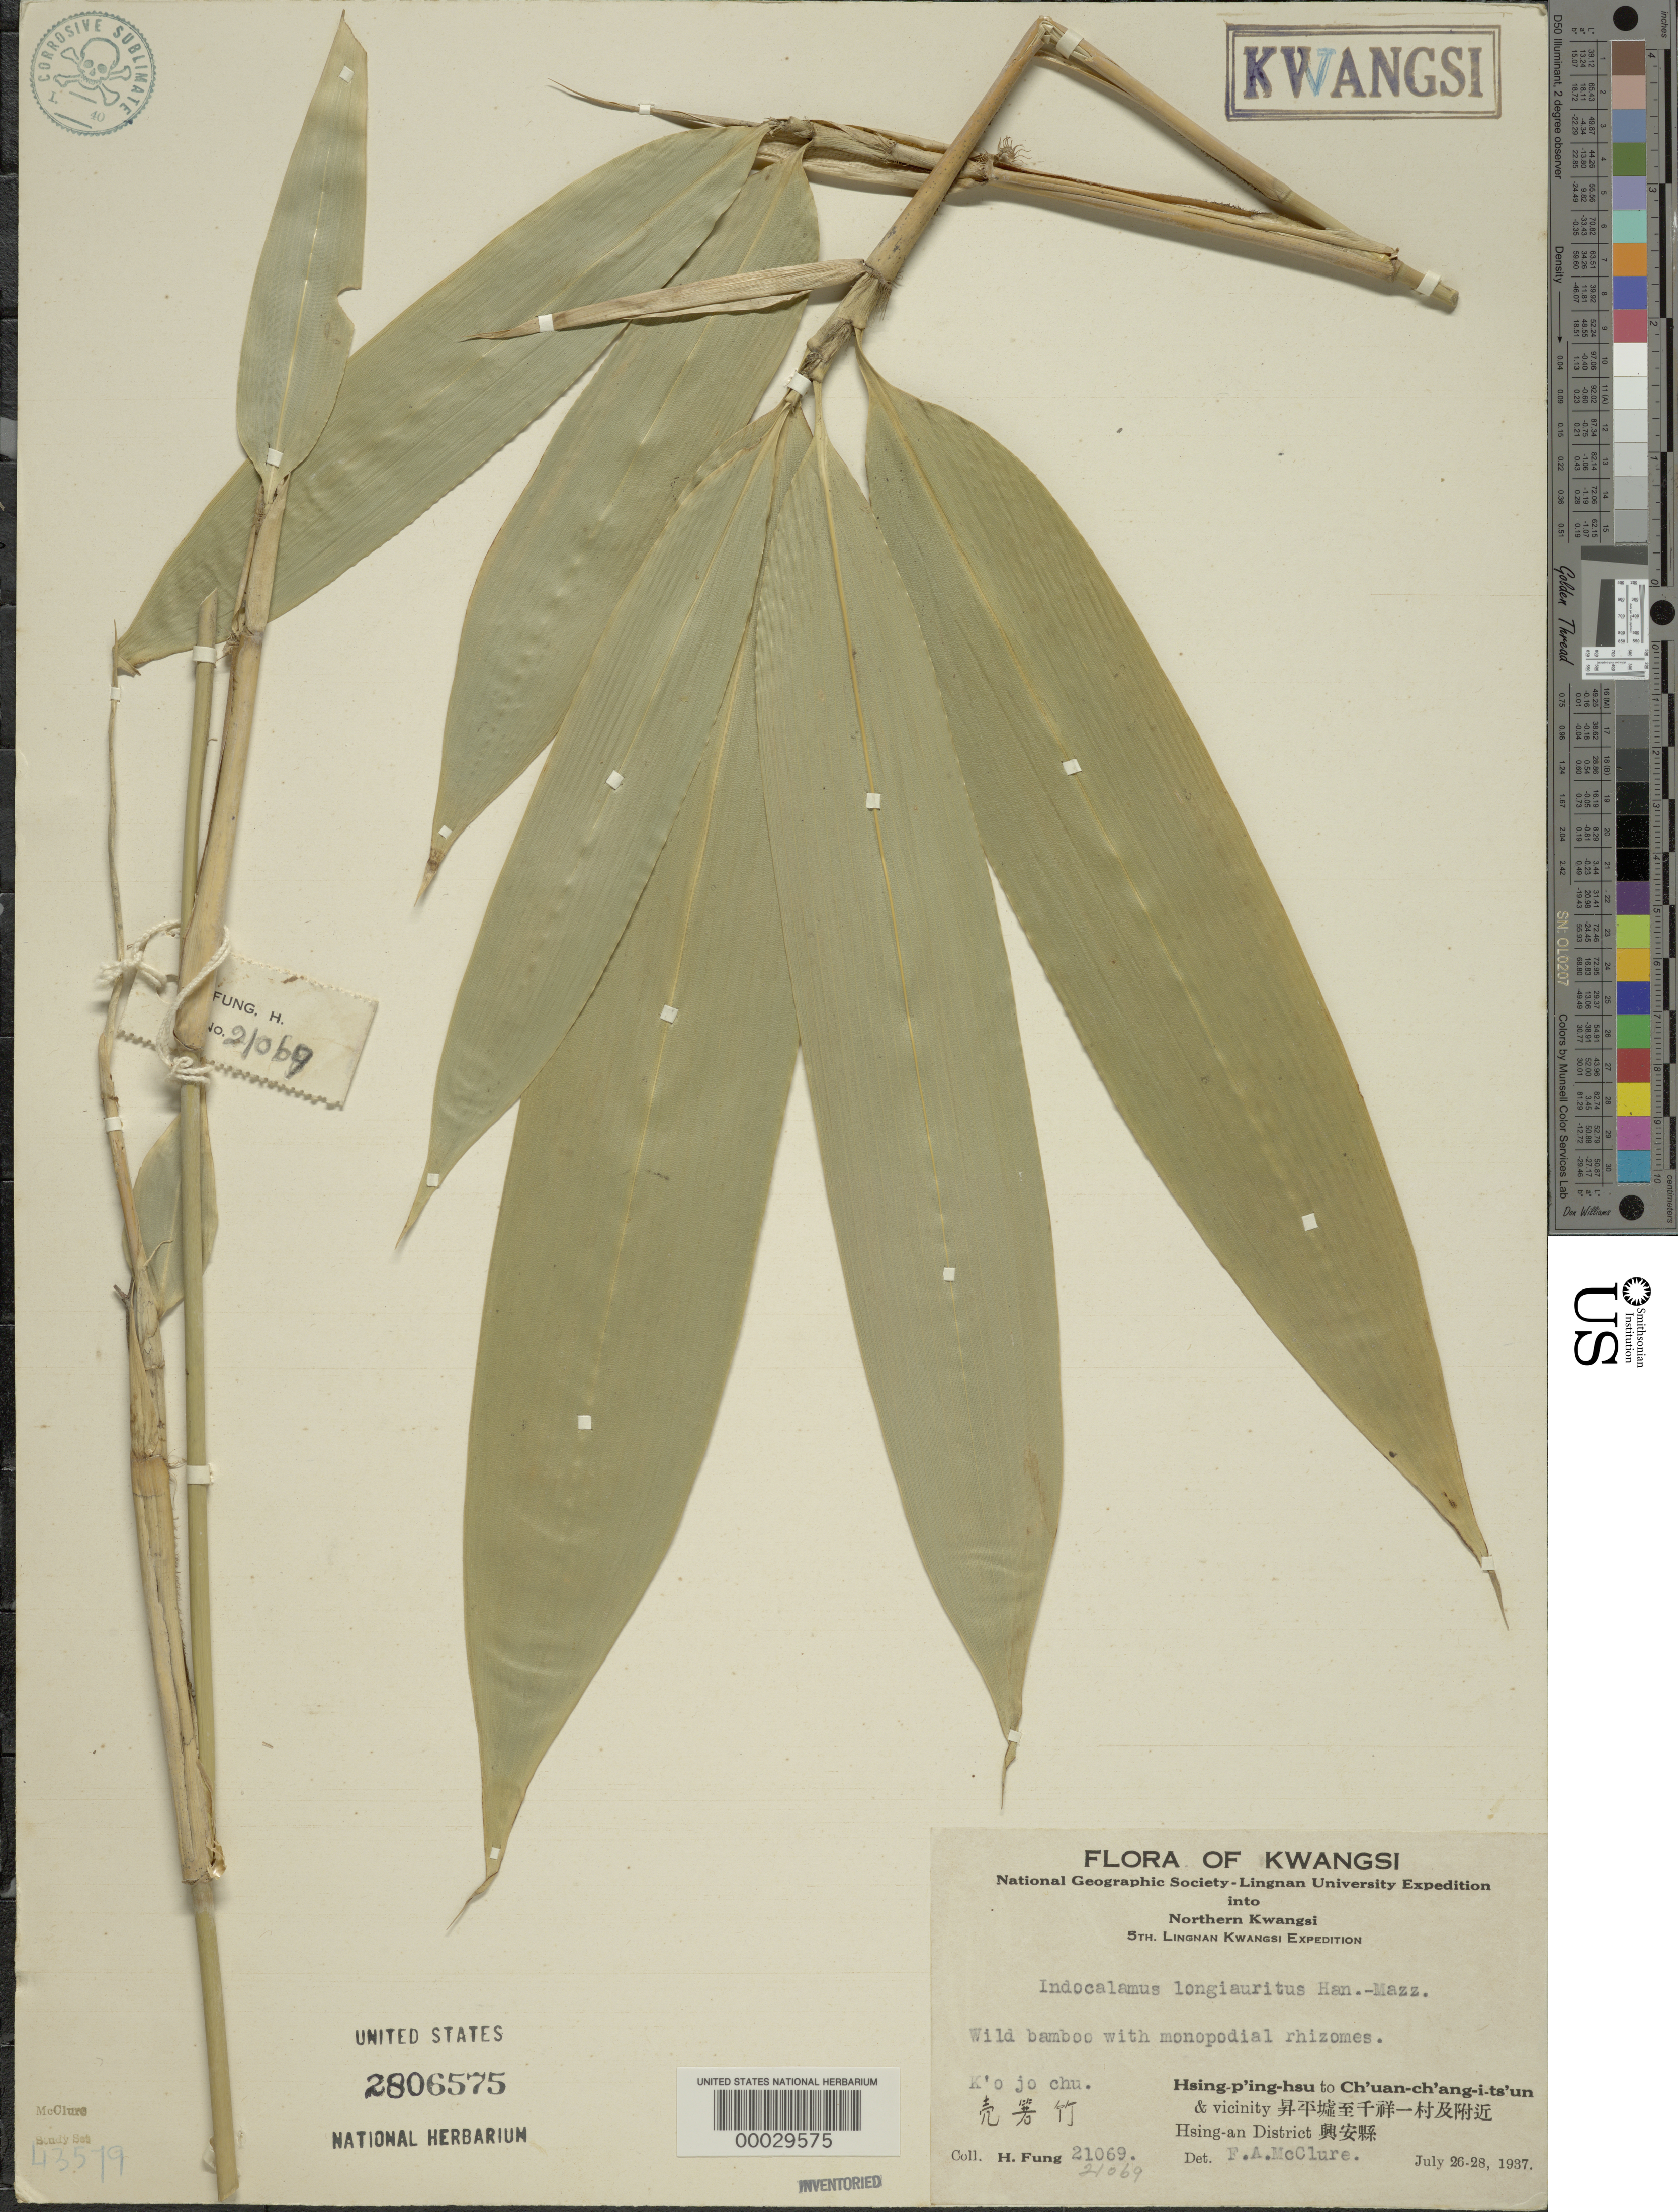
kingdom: Plantae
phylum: Tracheophyta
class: Liliopsida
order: Poales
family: Poaceae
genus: Indocalamus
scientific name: Indocalamus longiauritus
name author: Hand.-Mazz.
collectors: H. L. Fung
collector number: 21069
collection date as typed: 26 Jul 1937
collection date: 1937-07-26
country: China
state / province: Jiangxi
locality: Hsing-p'ing-hsu to ch'uan-ch'ang-i-t'sun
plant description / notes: Lingnan Univ. Herb # 43579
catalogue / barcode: US 2806575